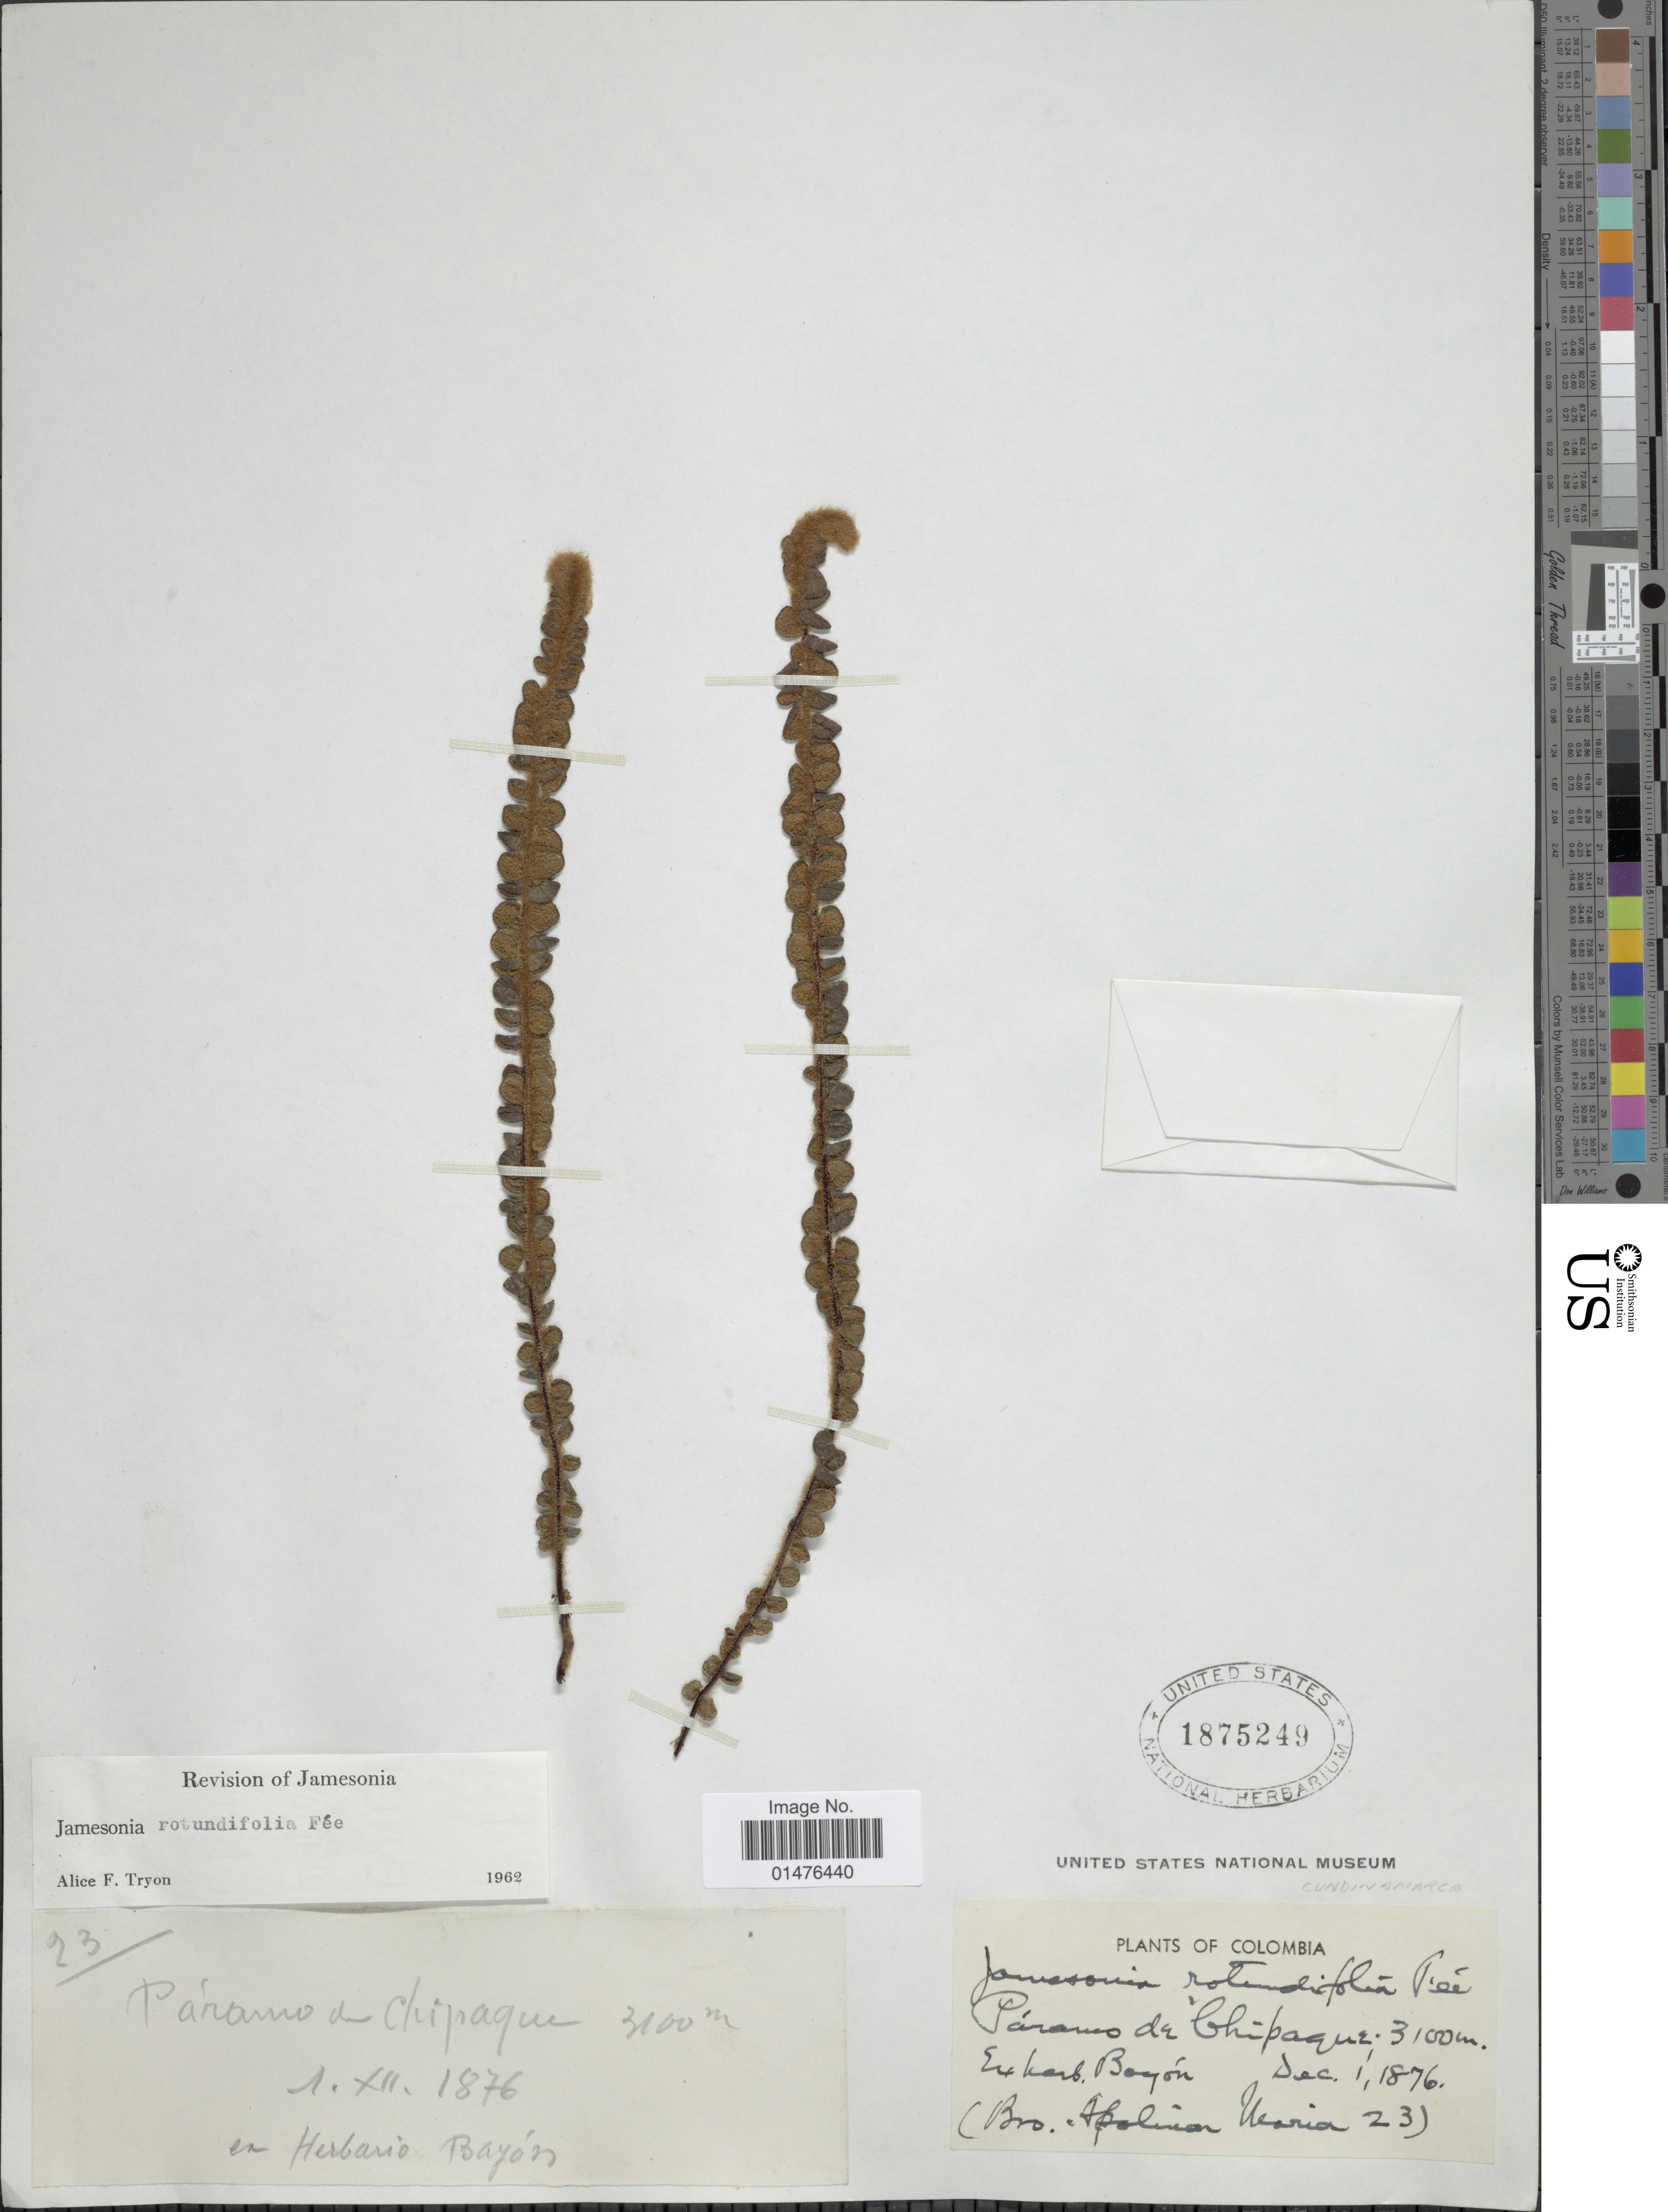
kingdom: Plantae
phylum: Tracheophyta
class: Polypodiopsida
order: Polypodiales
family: Pteridaceae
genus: Jamesonia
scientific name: Jamesonia rotundifolia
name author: Fée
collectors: B. Apolinar-Maria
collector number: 23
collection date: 1876-12-01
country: Colombia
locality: Páramo de Chipaque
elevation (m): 3100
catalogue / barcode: US 1875249